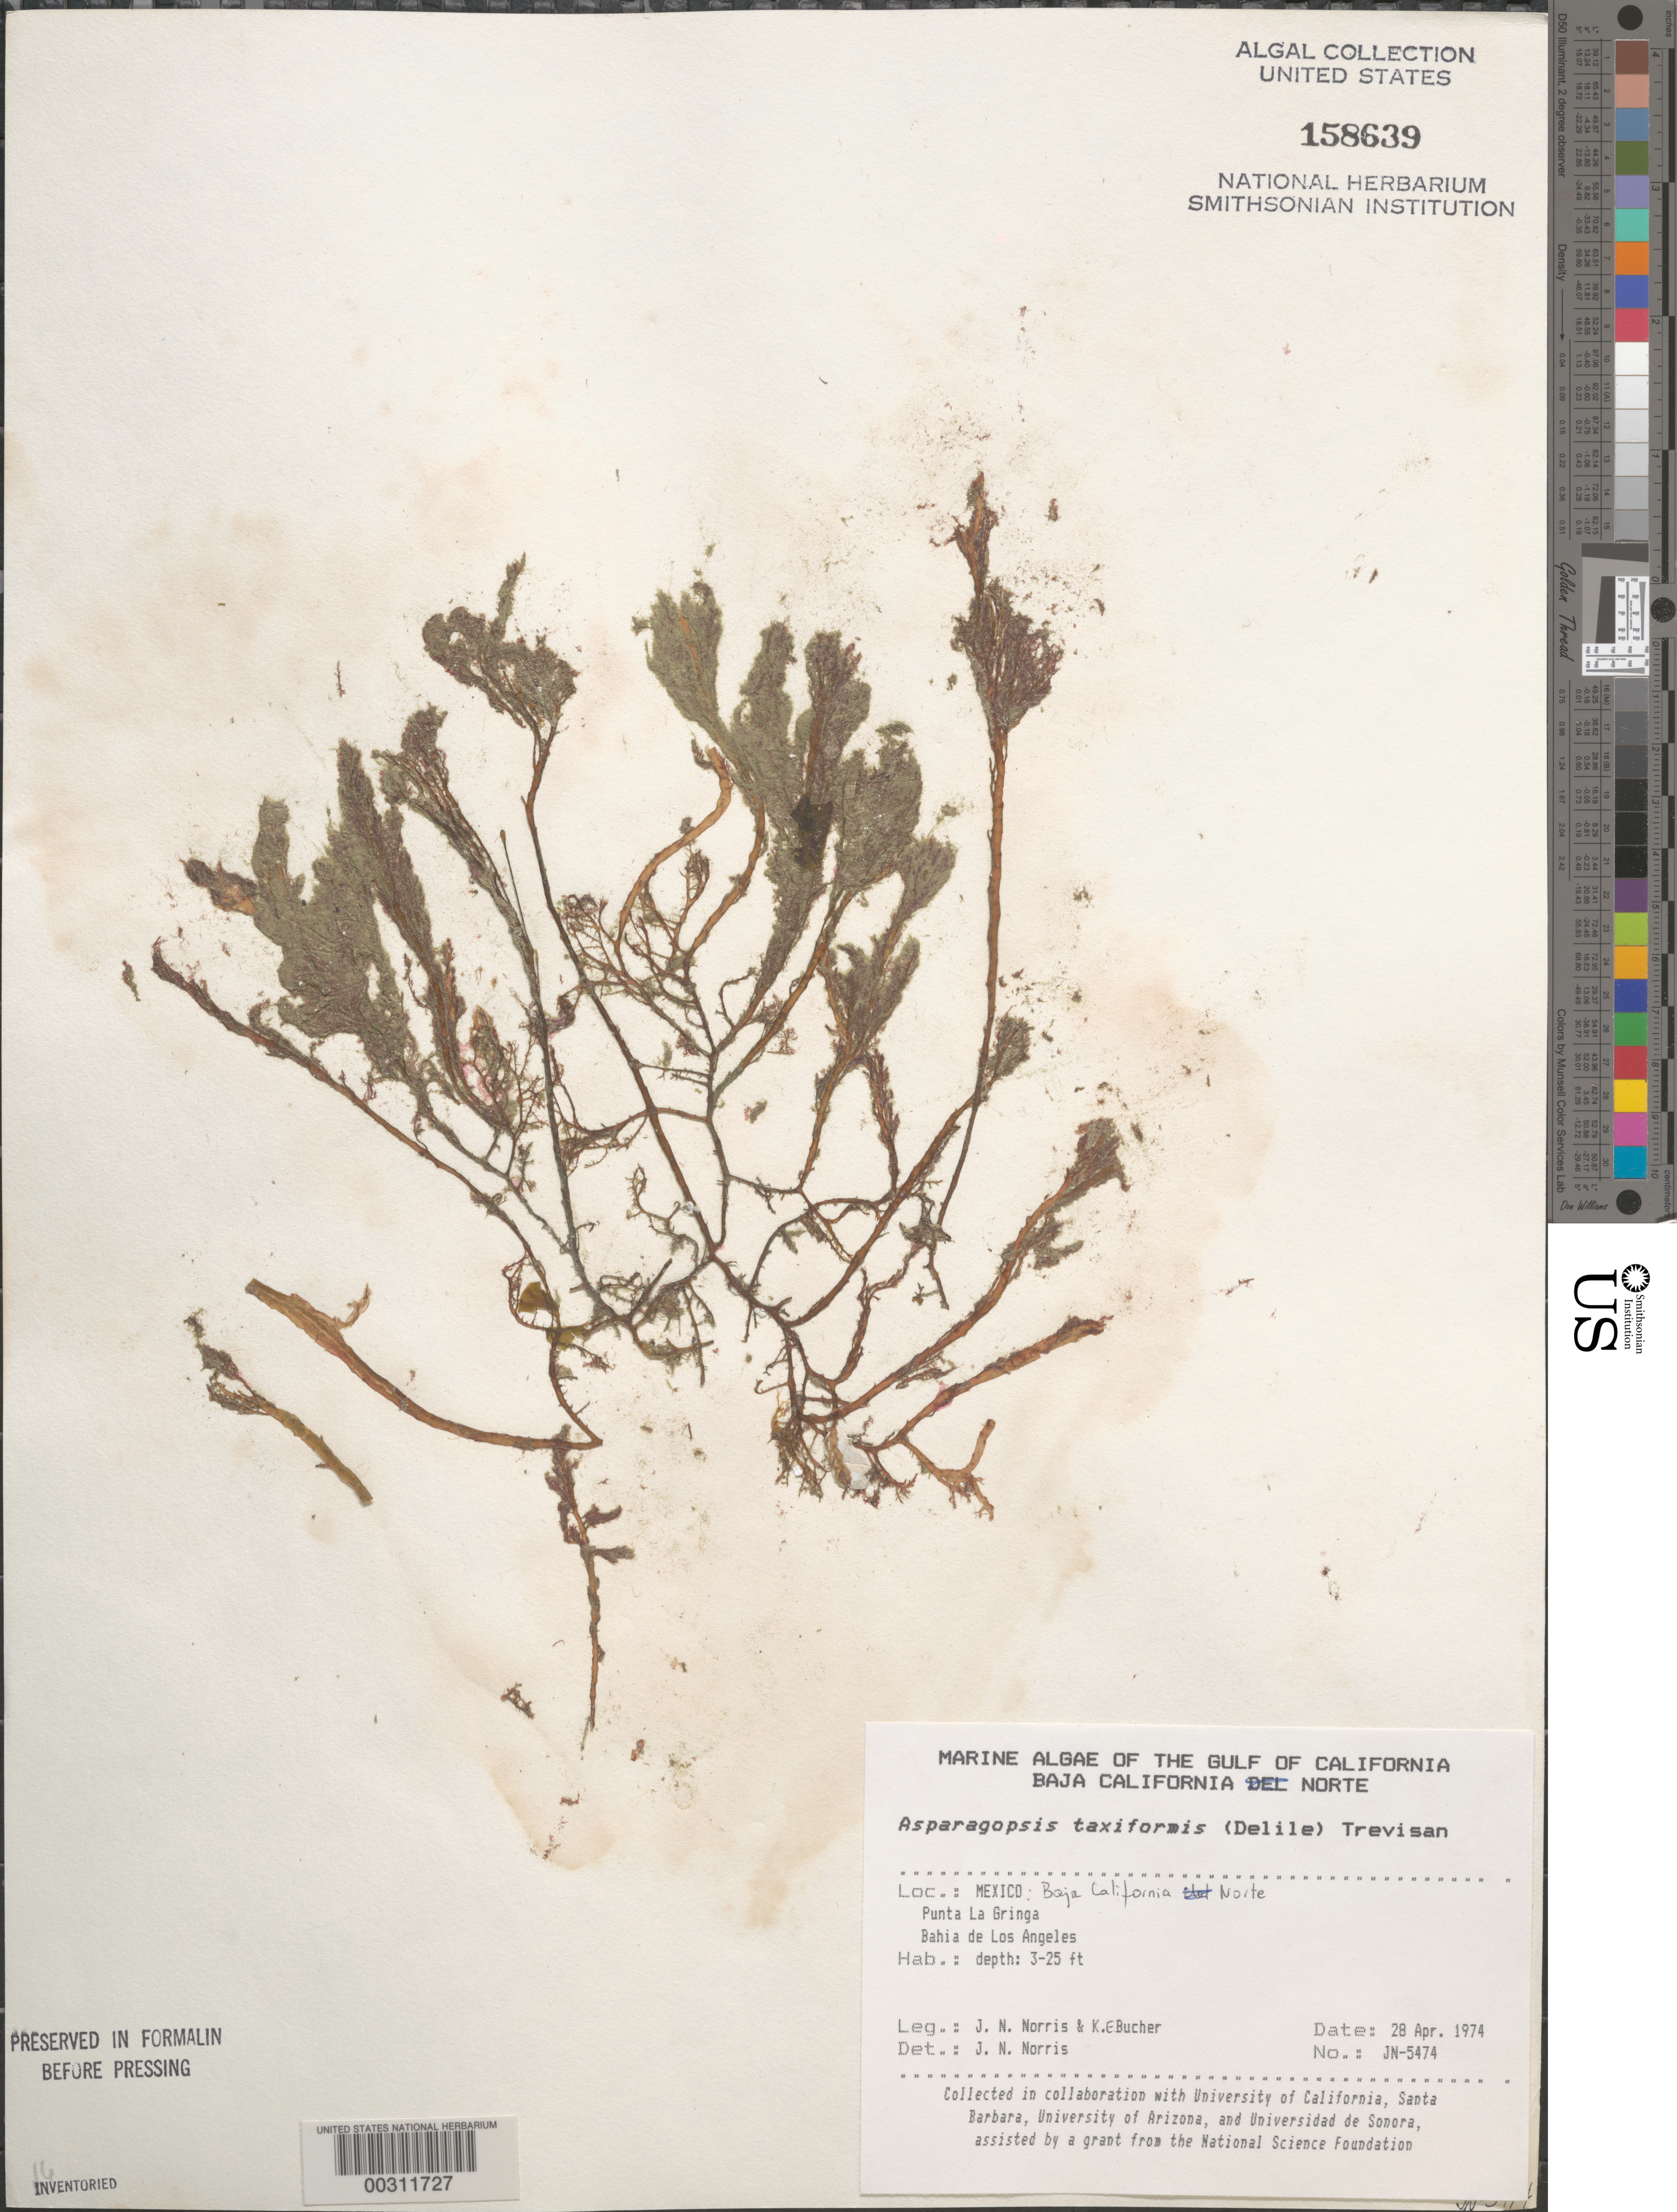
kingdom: Plantae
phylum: Rhodophyta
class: Florideophyceae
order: Bonnemaisoniales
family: Bonnemaisoniaceae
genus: Asparagopsis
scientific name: Asparagopsis taxiformis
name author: (Delile) Trevis.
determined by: Norris, James N.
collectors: J. N. Norris & K. E. Bucher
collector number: JN-5474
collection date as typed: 28 Apr 1974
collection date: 1974-04-28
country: Mexico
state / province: Baja California Norte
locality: Punta La Gringa, Bahia de los Angeles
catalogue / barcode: US 158639